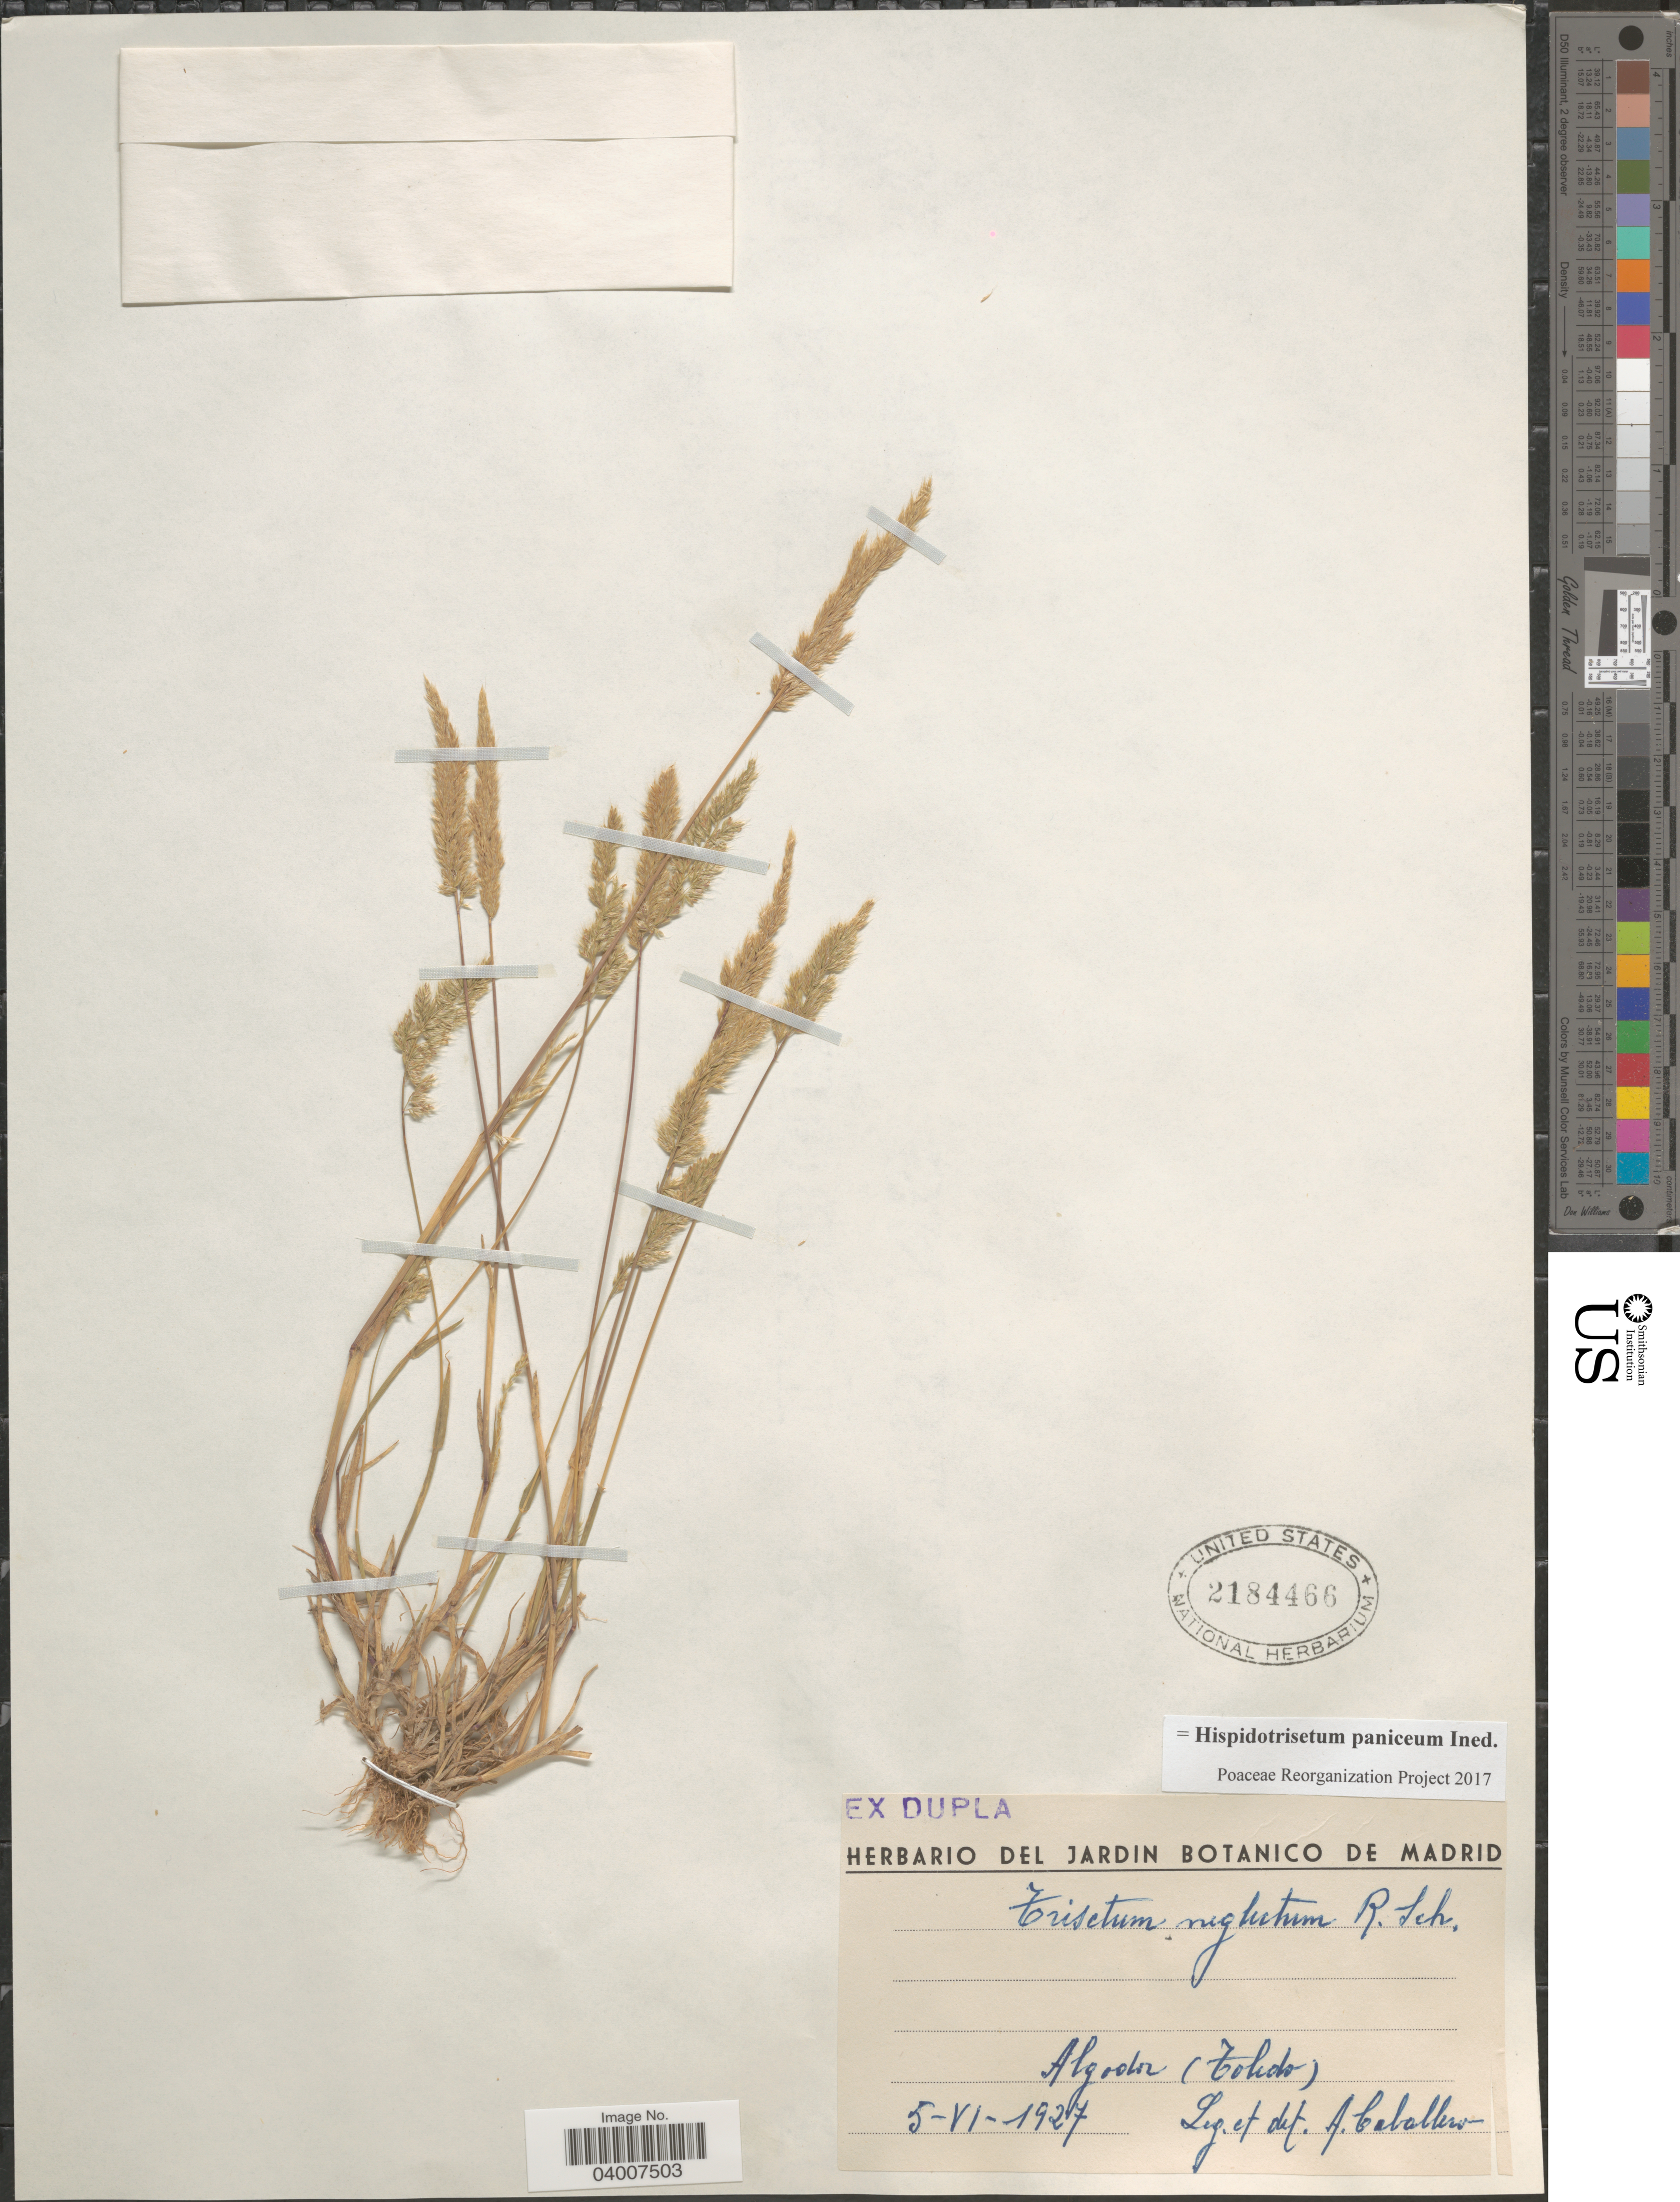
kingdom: Plantae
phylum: Tracheophyta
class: Liliopsida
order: Poales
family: Poaceae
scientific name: Hispidotrisetum paniceum ined.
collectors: A. Caballero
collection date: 1927-06-05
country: Spain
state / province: Madrid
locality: Algodor (Toledo).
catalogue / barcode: US 2184466